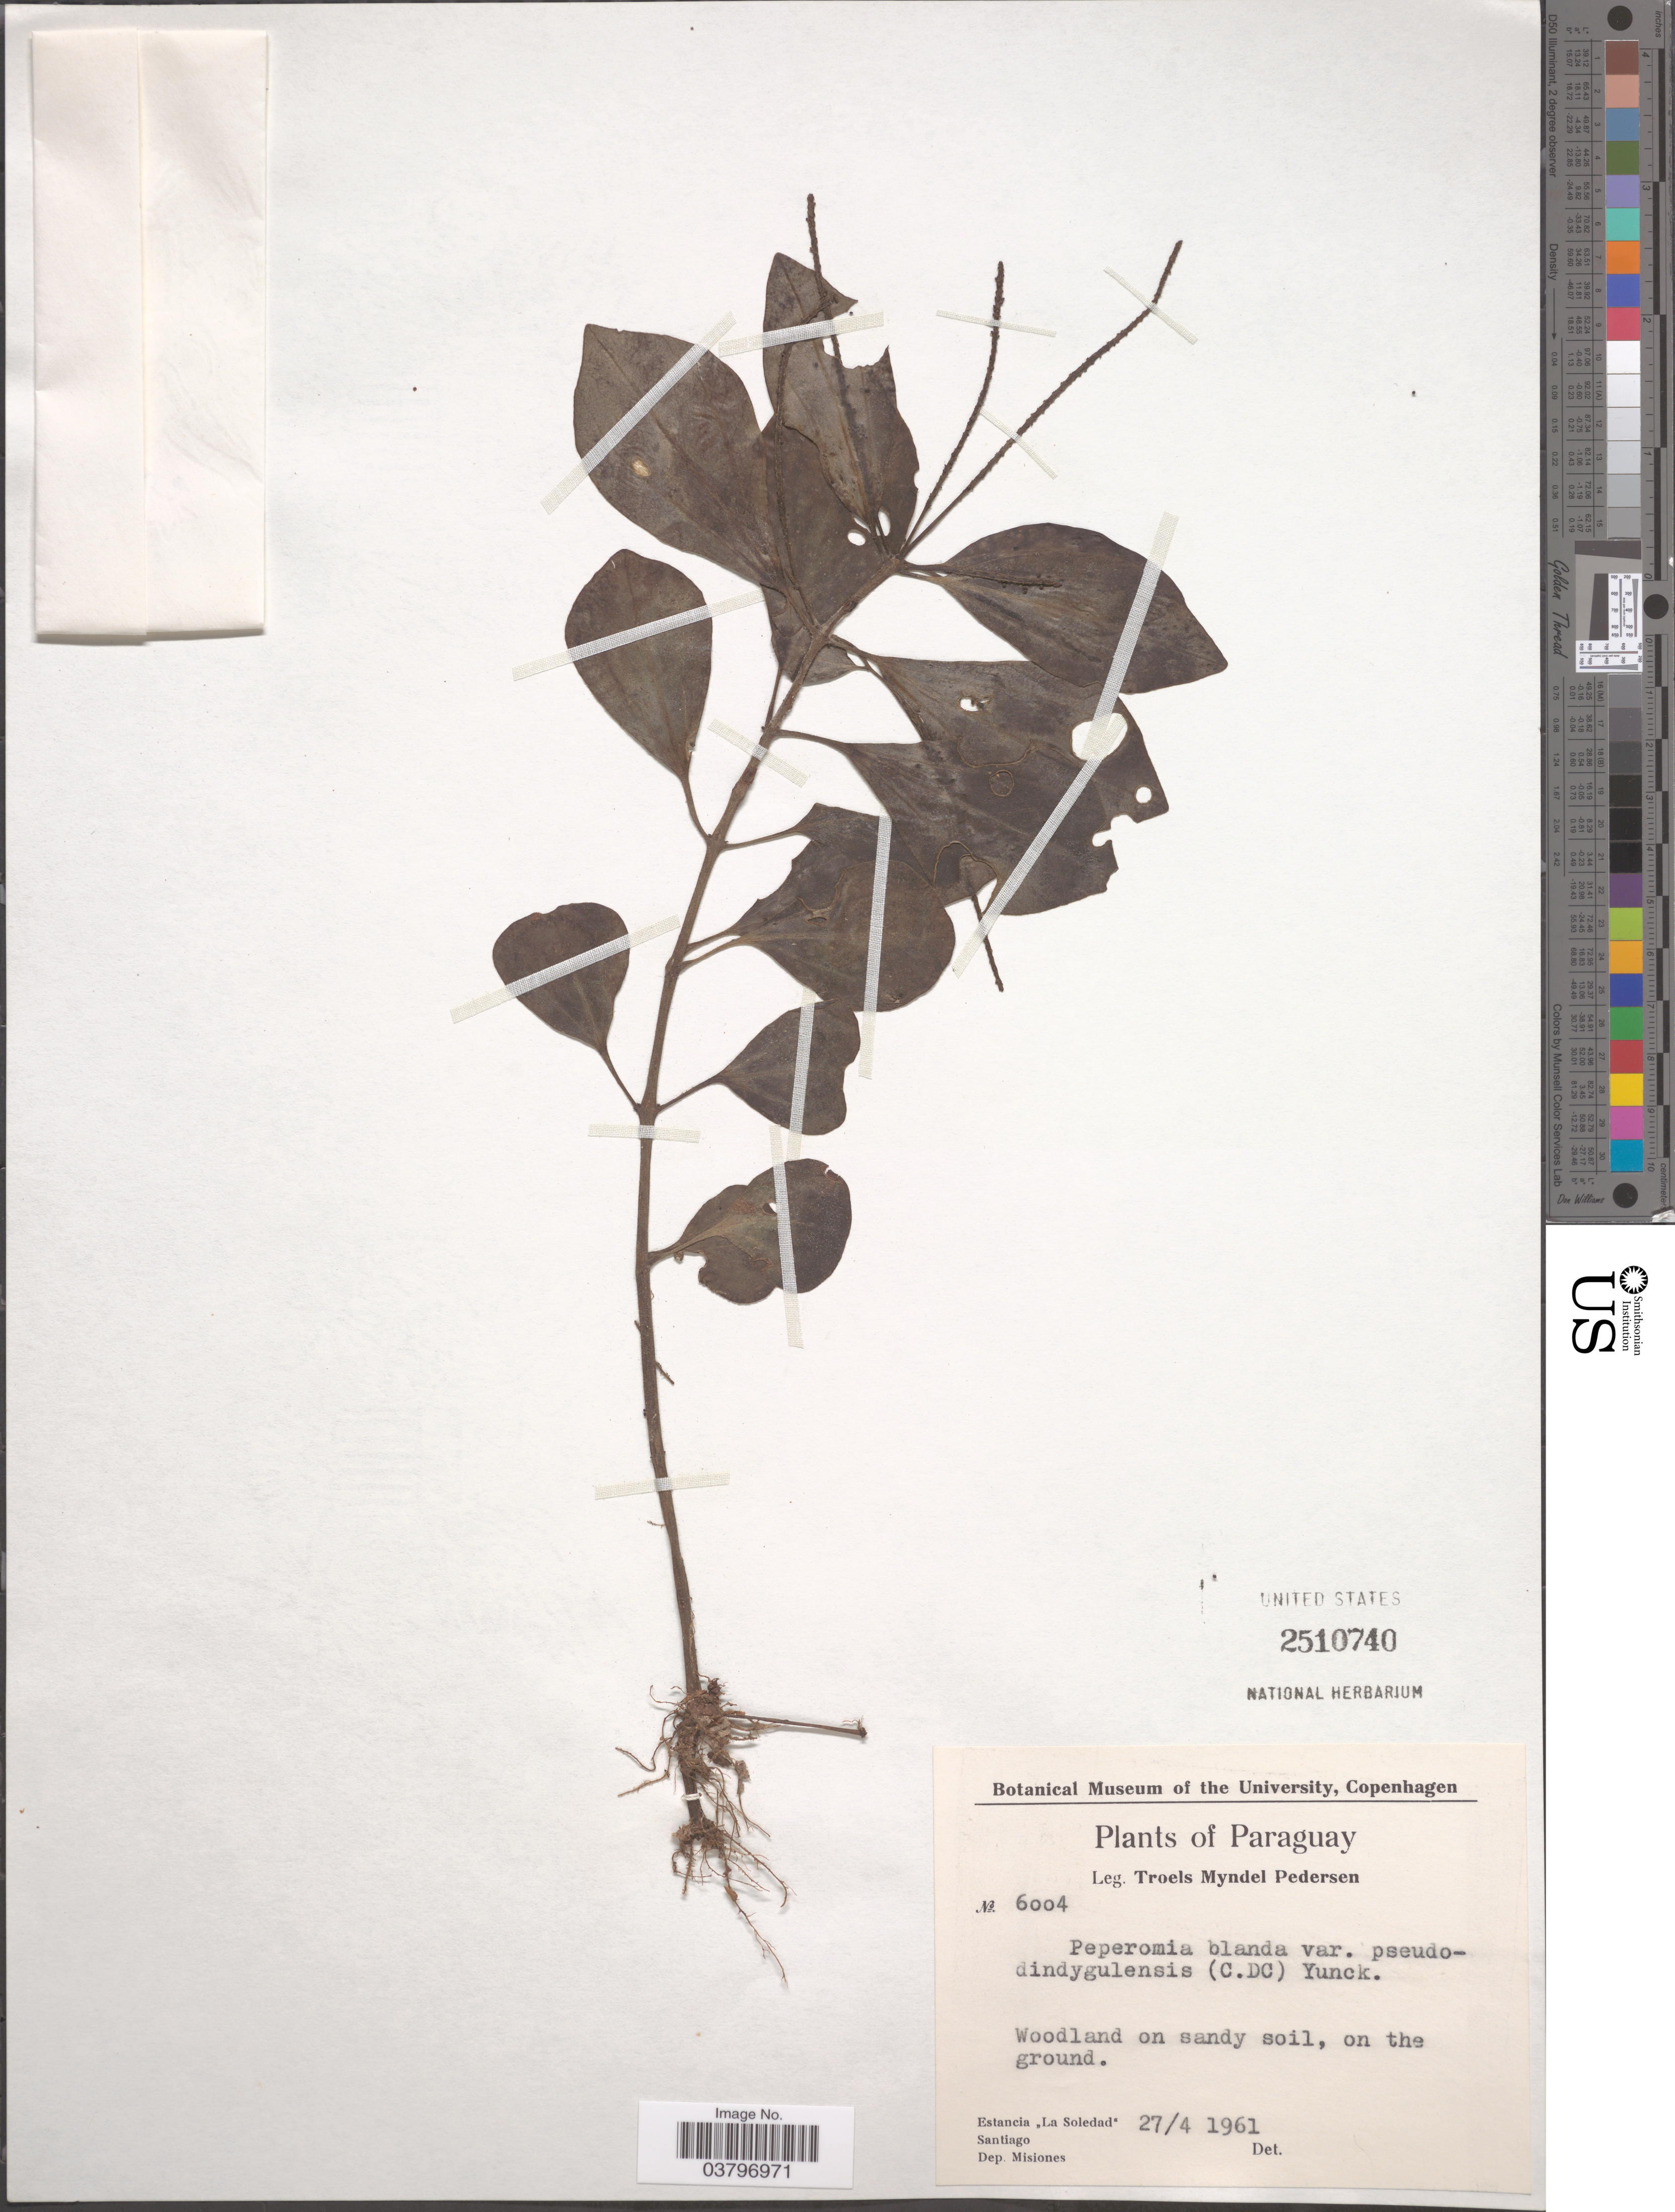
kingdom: Plantae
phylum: Tracheophyta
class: Magnoliopsida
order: Piperales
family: Piperaceae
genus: Peperomia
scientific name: Peperomia blanda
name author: (Jacq.) Kunth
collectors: T. Pederson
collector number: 6004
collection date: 1961-04-27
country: Paraguay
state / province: Misiones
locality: Estancia "La Soledad". Santiago. Dep. Misiones.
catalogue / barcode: US 2510740